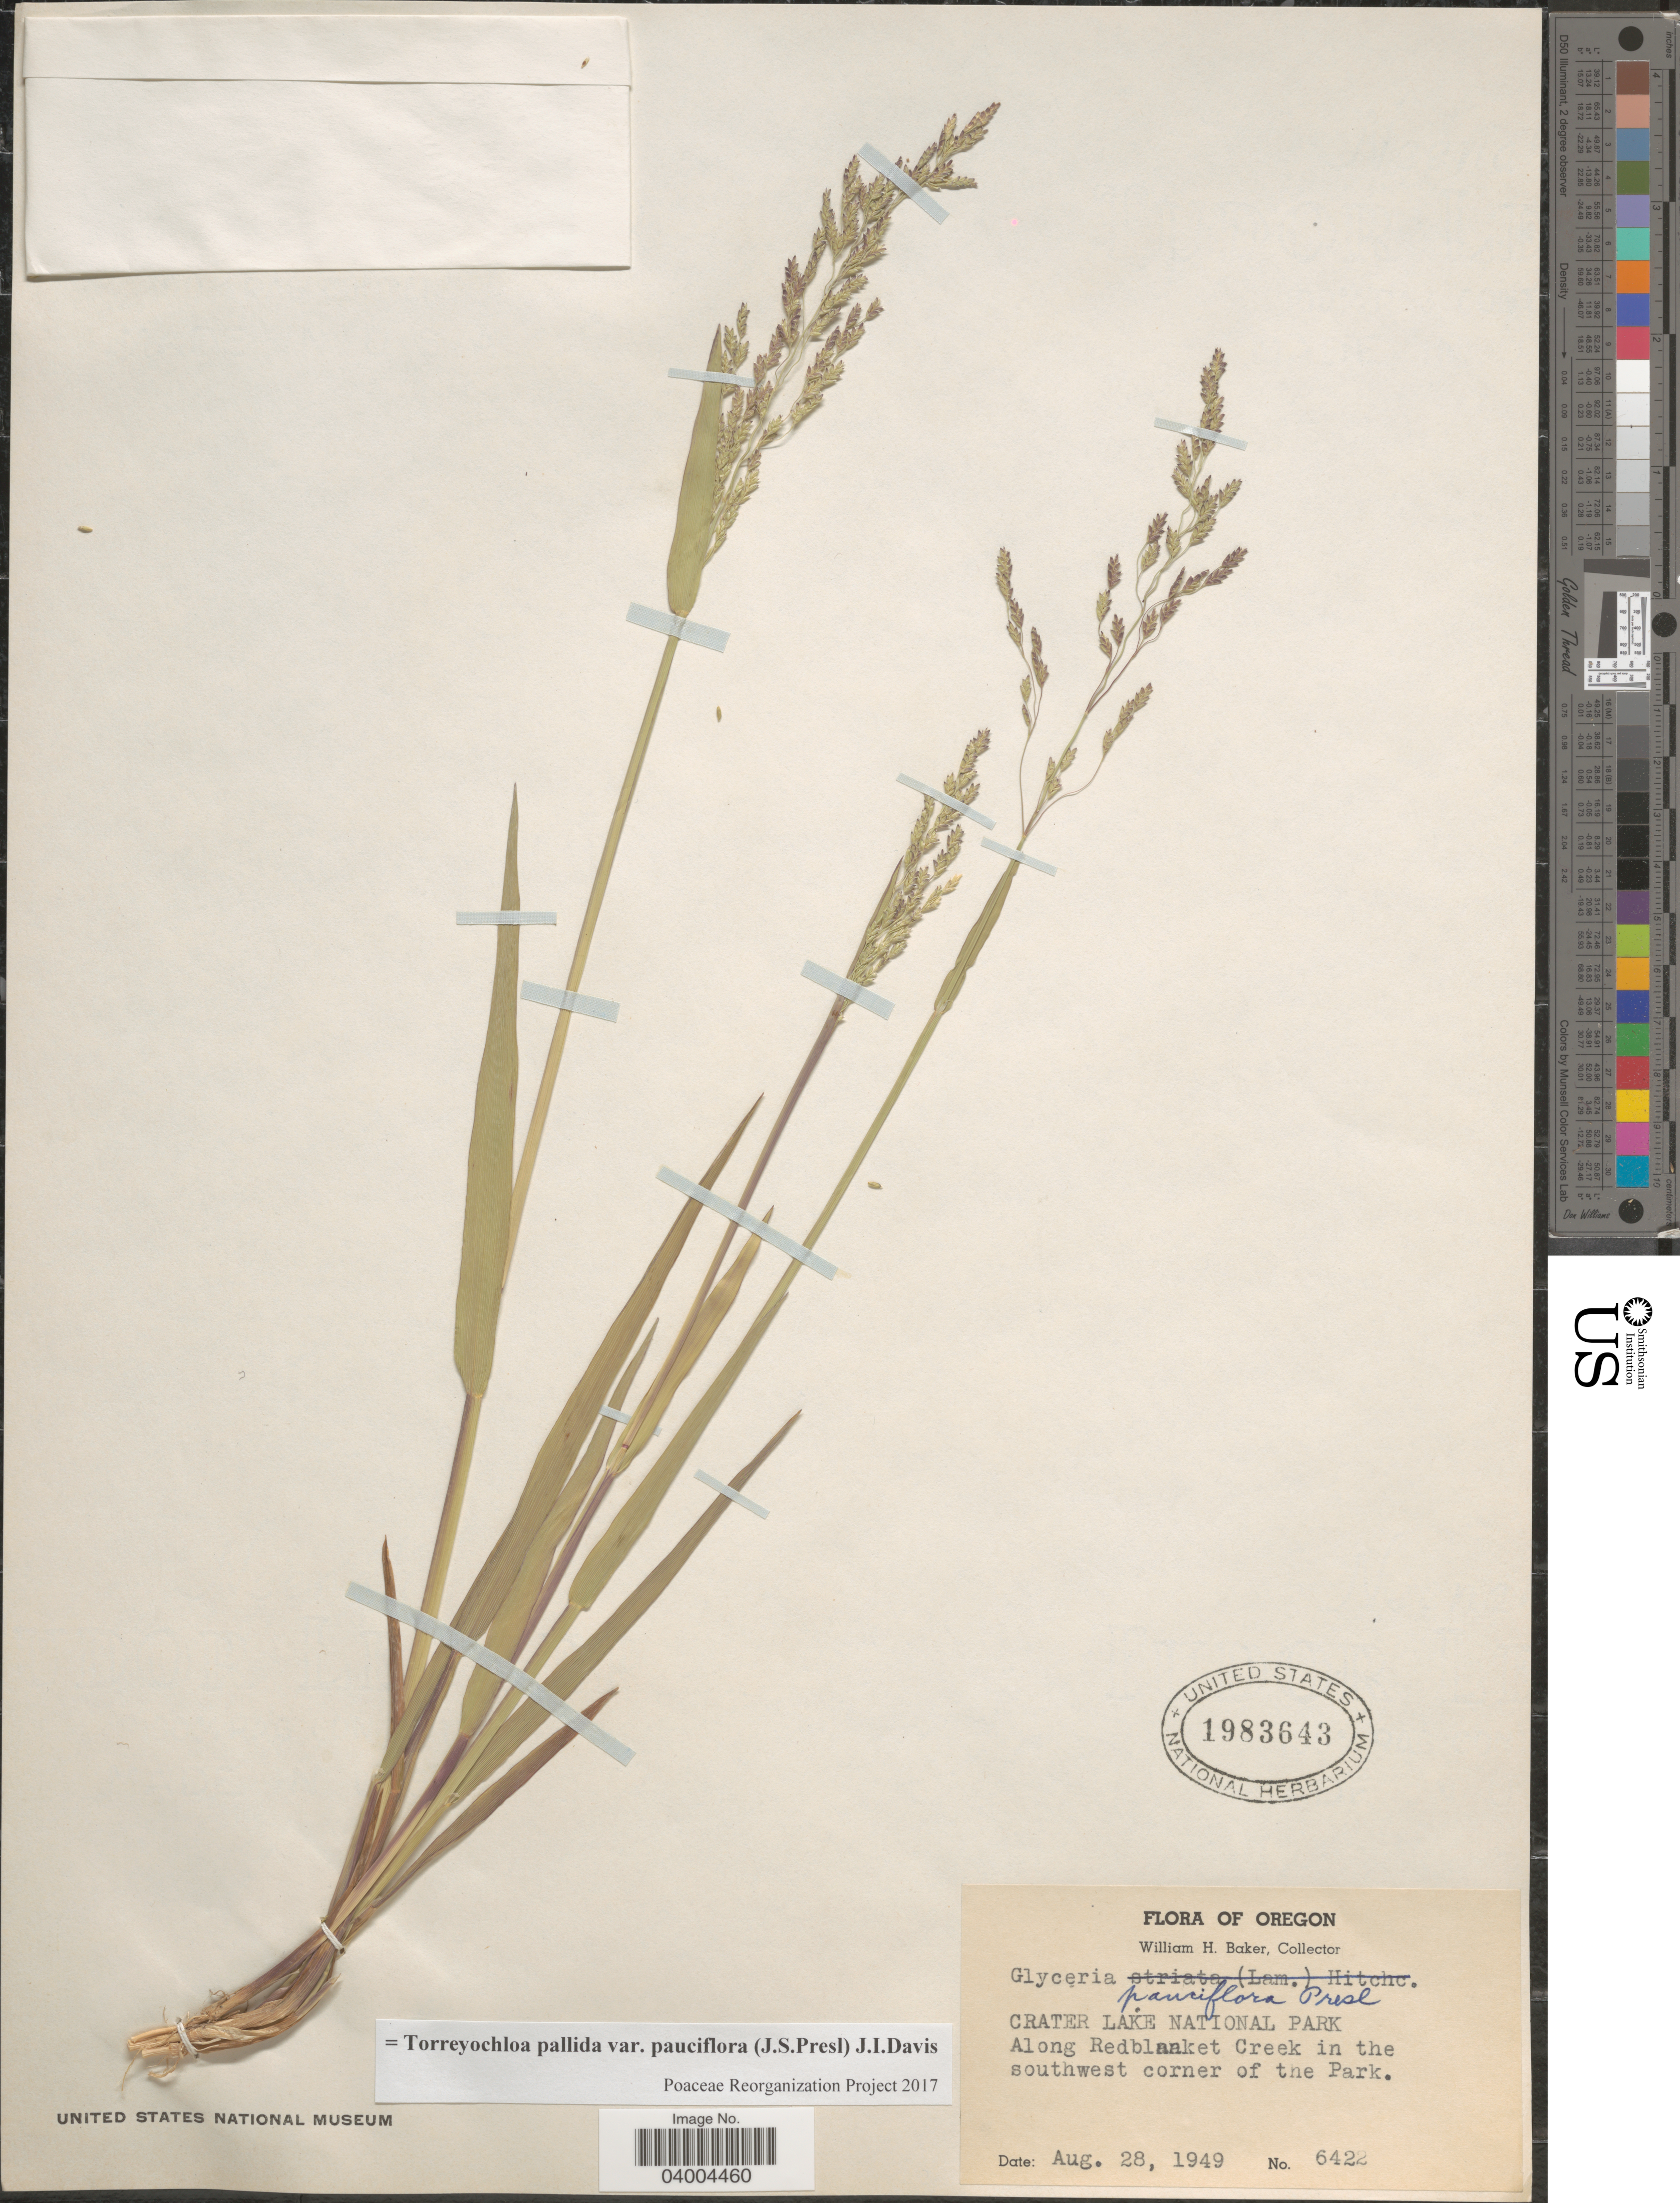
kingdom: Plantae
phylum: Tracheophyta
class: Liliopsida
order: Poales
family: Poaceae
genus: Torreyochloa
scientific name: Torreyochloa pallida var. pauciflora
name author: (J. Presl) J.I. Davis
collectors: W. H. Baker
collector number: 6422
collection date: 1949-08-28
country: United States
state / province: Oregon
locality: Crater Lake National Park. Along Redblanket Creek in the southwest corner of the Park.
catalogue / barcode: US 1983643